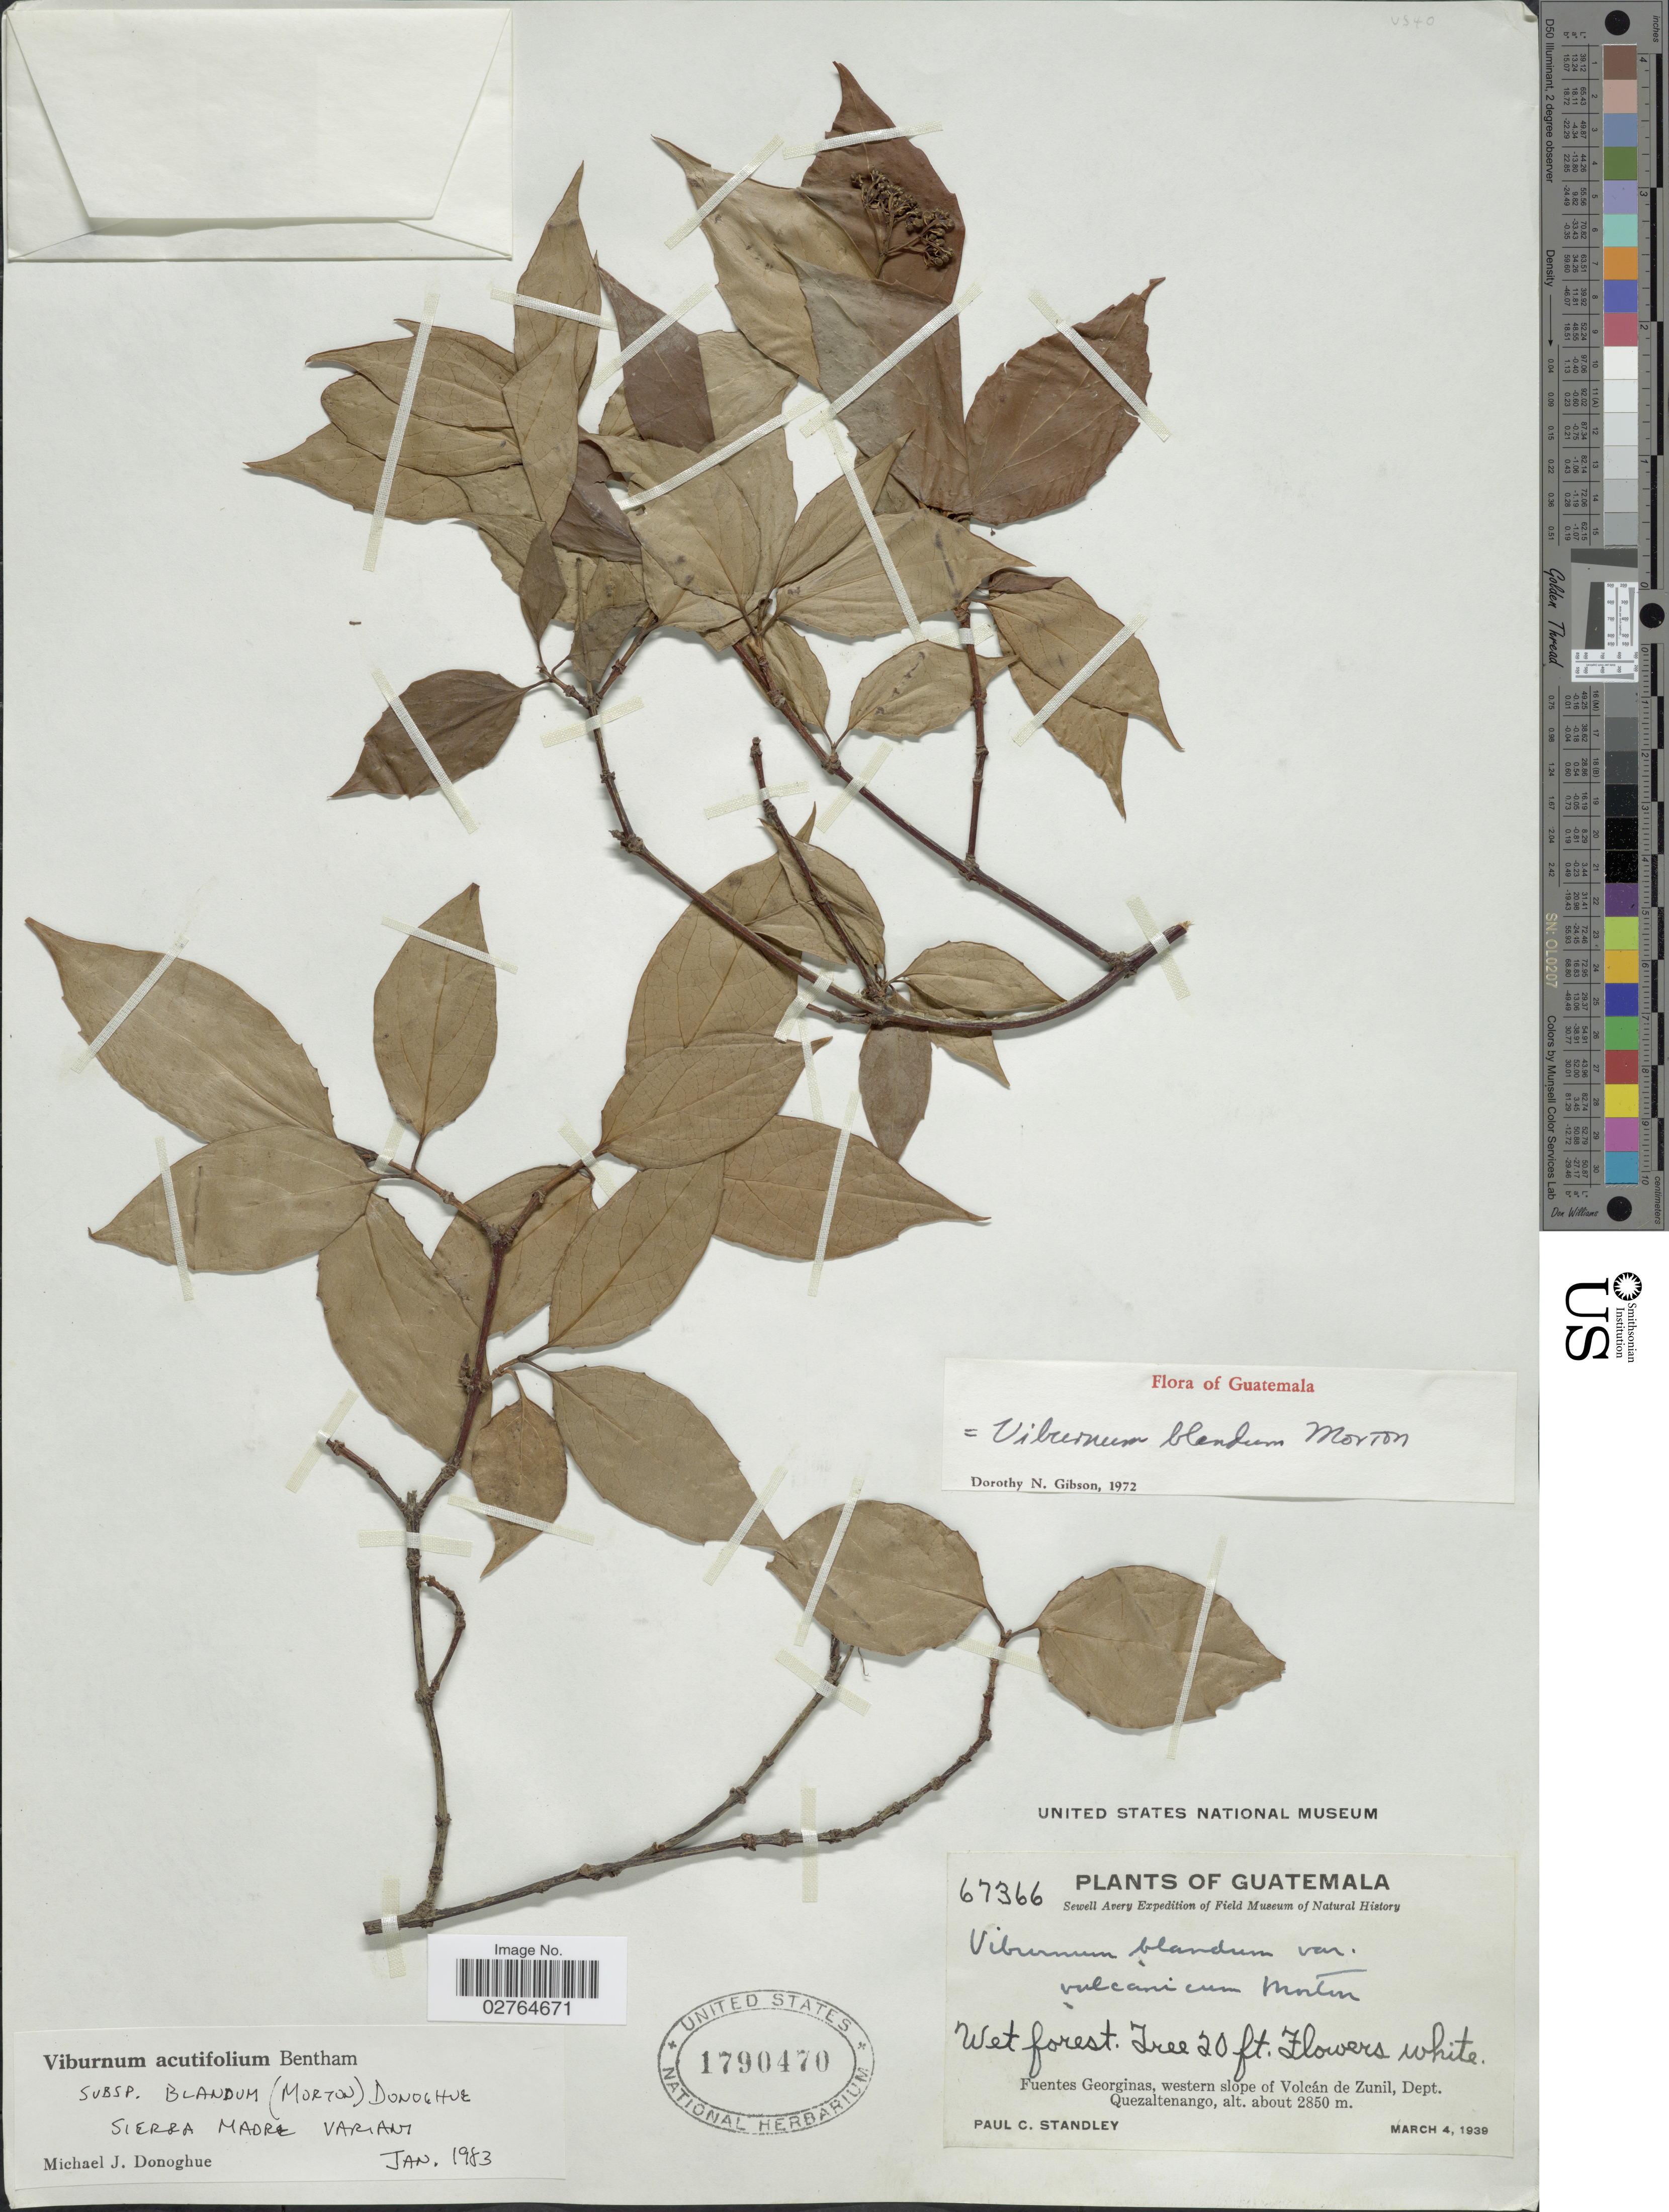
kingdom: Plantae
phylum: Tracheophyta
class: Magnoliopsida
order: Dipsacales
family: Viburnaceae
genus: Viburnum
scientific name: Viburnum acutifolium subsp. blandum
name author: (C.V. Morton) Villarreal & A.E. Estrada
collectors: P. C. Standley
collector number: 67366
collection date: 1939-03-04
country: Guatemala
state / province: Quetzaltenango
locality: Fuentes Georginas, western slope of Volcán de Zunil, Dept. Quezaltenango.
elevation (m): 2850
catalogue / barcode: US 1790470